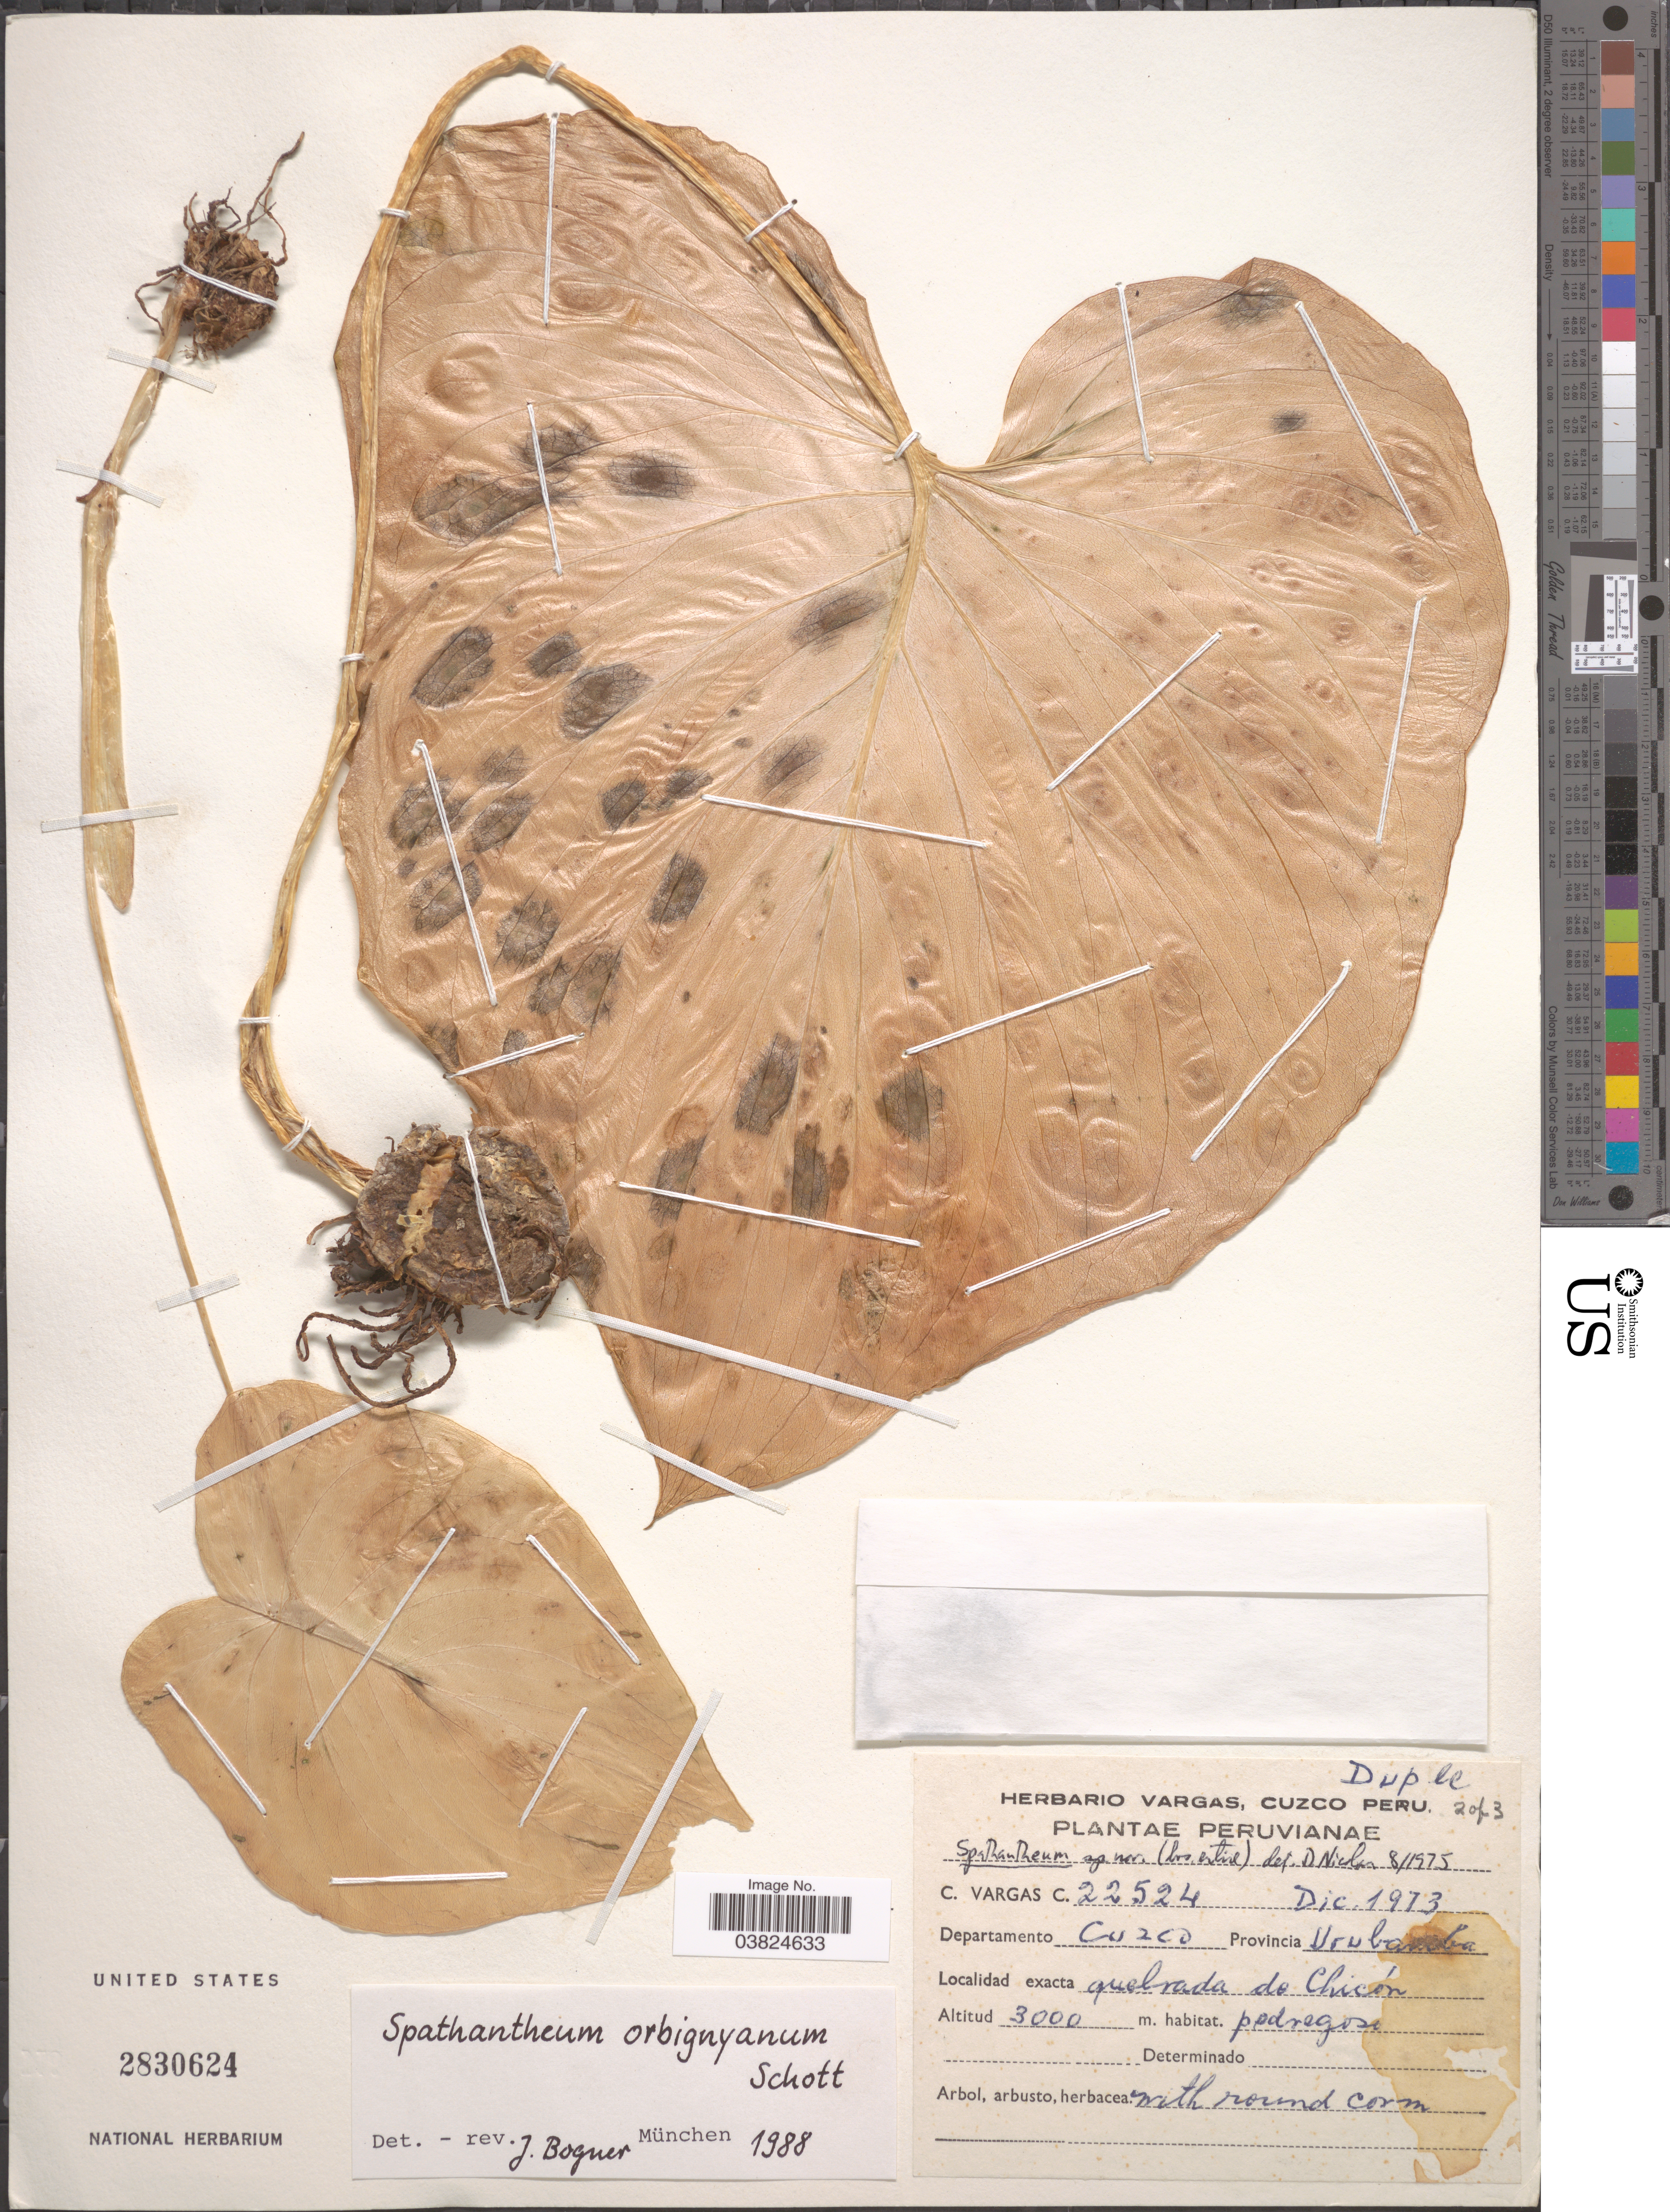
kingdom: Plantae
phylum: Tracheophyta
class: Liliopsida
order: Alismatales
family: Araceae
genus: Spathantheum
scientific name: Spathantheum orbignyanum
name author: Schott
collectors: C. Vargas Calderón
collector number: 22524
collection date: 1973-12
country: Peru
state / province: Cusco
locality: Departamento Cuzco. Provincia Urubamba. Quebrada de Chicón.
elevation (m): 3000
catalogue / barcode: US 2830624